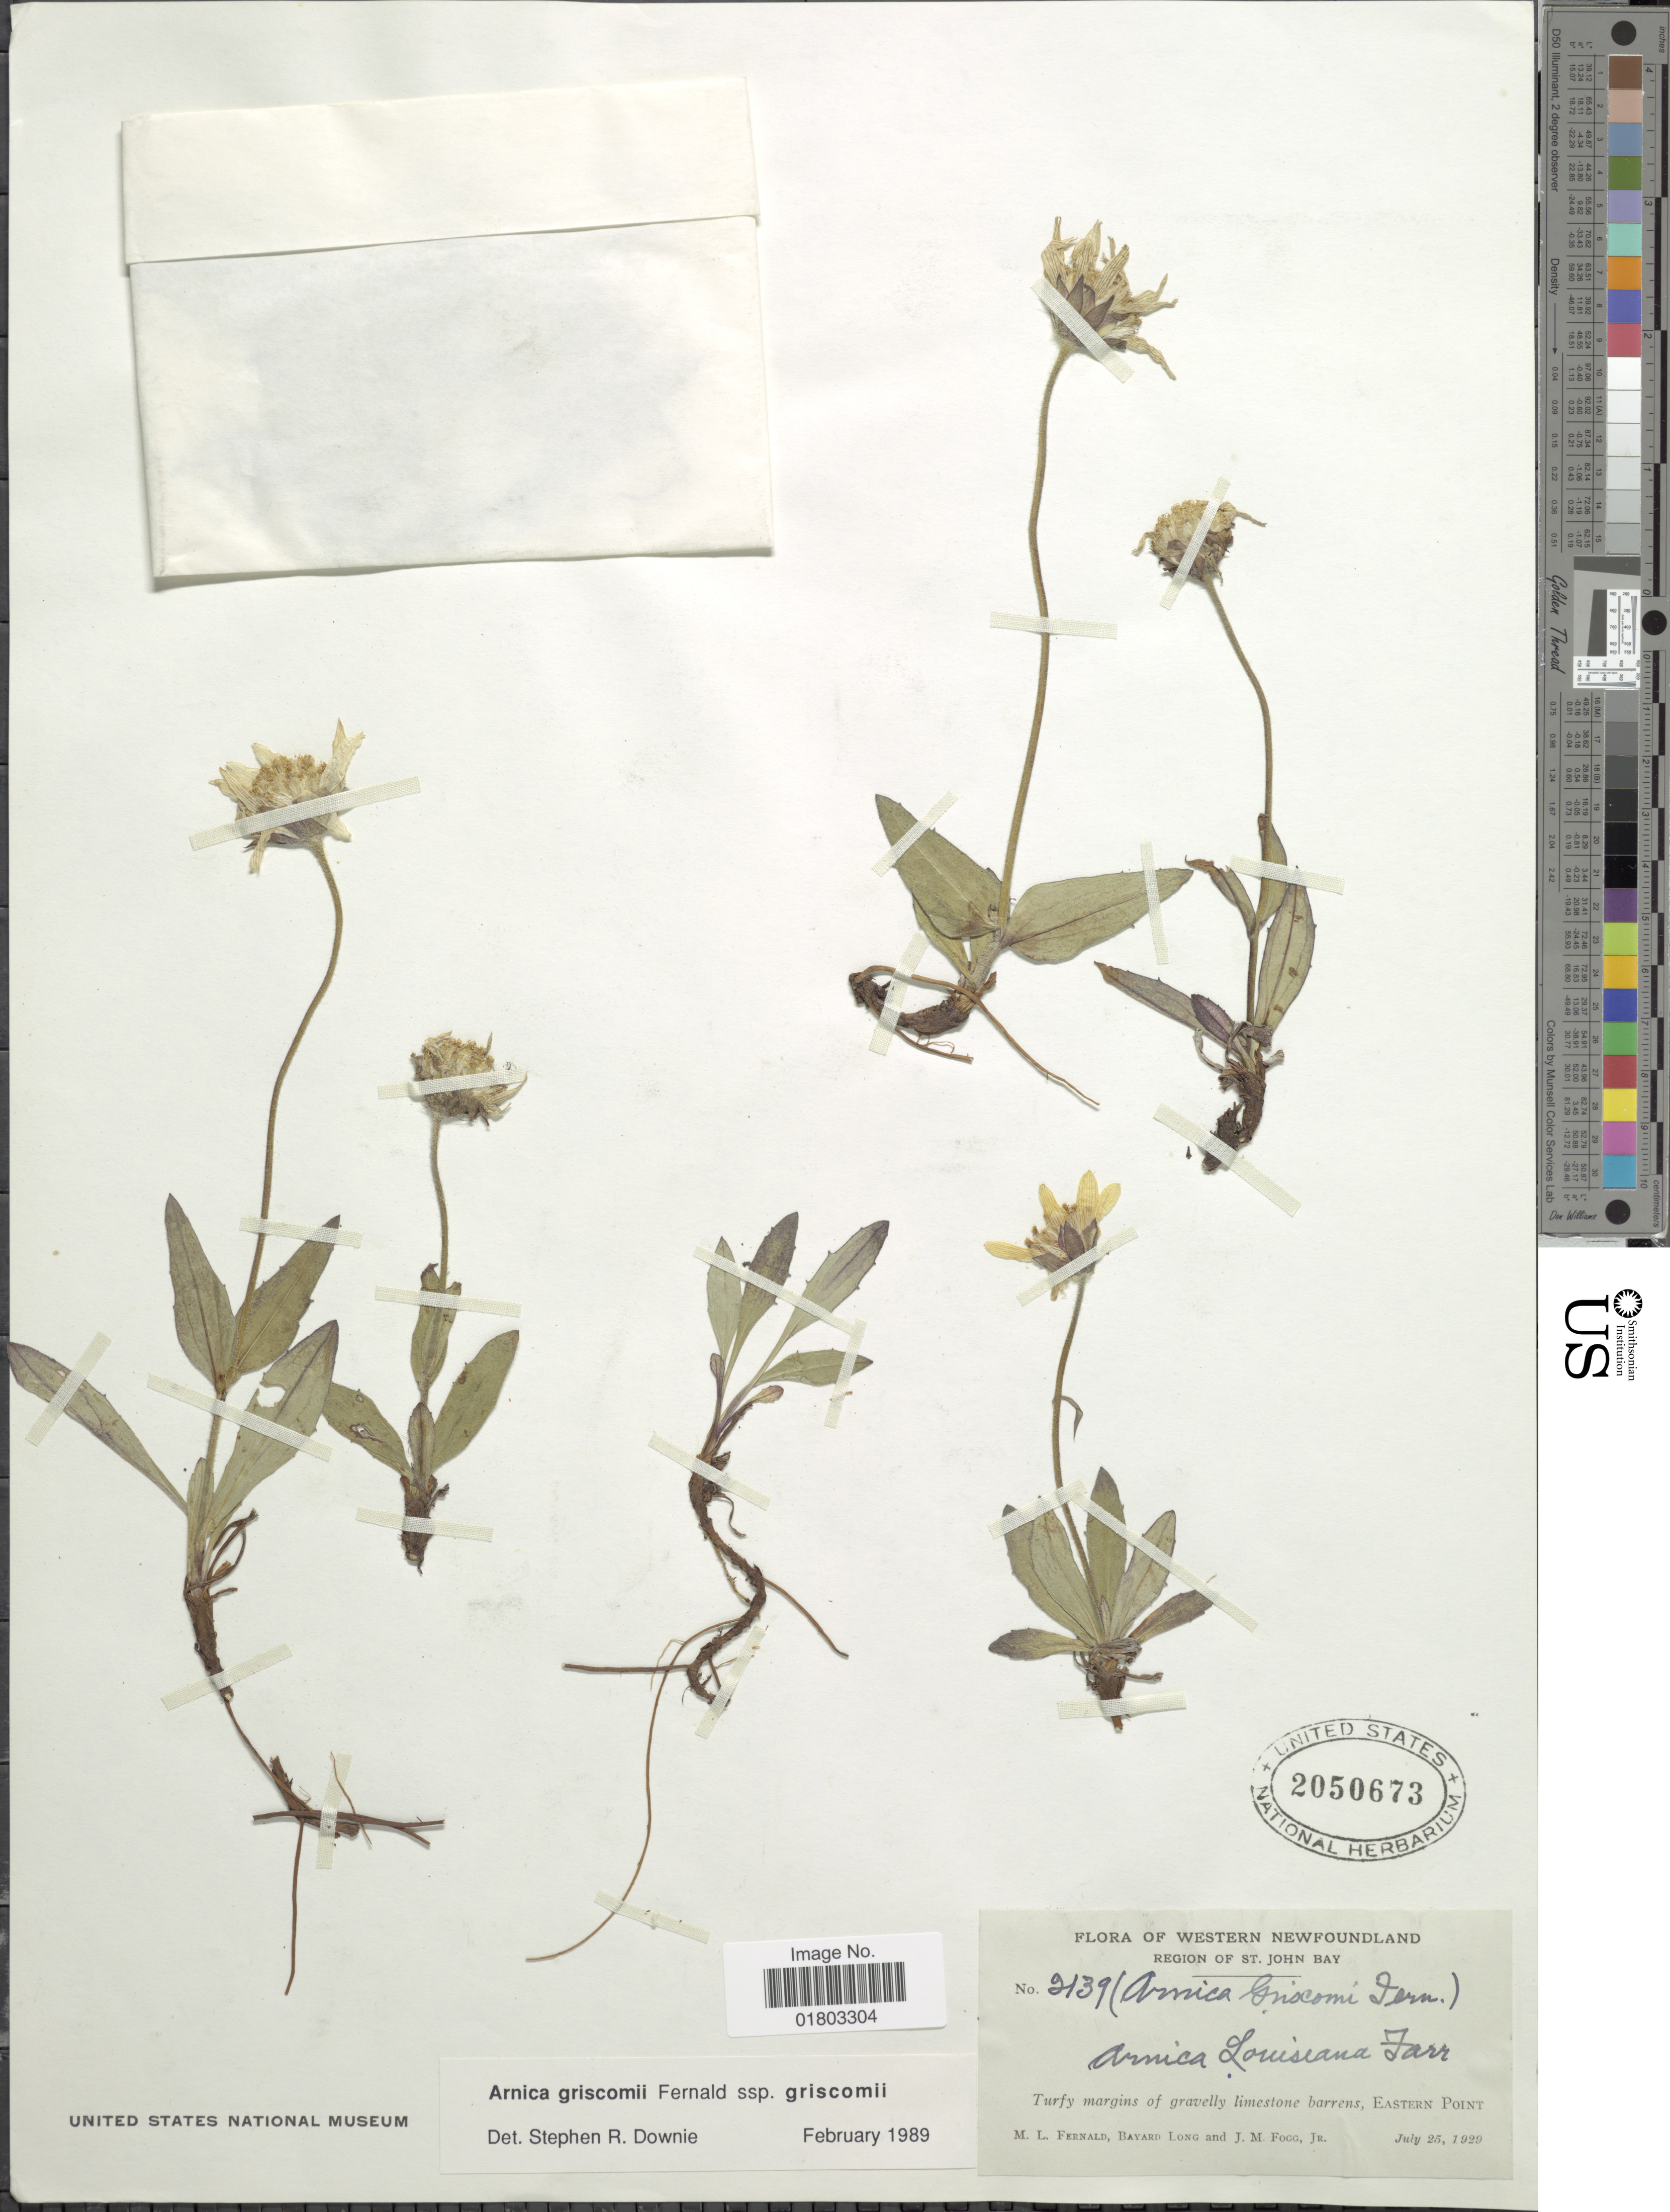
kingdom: Plantae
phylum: Tracheophyta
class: Magnoliopsida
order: Asterales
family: Asteraceae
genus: Arnica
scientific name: Arnica griscomii subsp. griscomii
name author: Fernald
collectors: M. L. Fernald, B. Long & J. Fogg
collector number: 2139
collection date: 1929-07-25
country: Canada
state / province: Newfoundland and Labrador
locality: Western Newfoundland, Region of St, John Bay, Turfy margins of gravelly limestone barrens, Eastern Point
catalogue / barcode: US 2050673